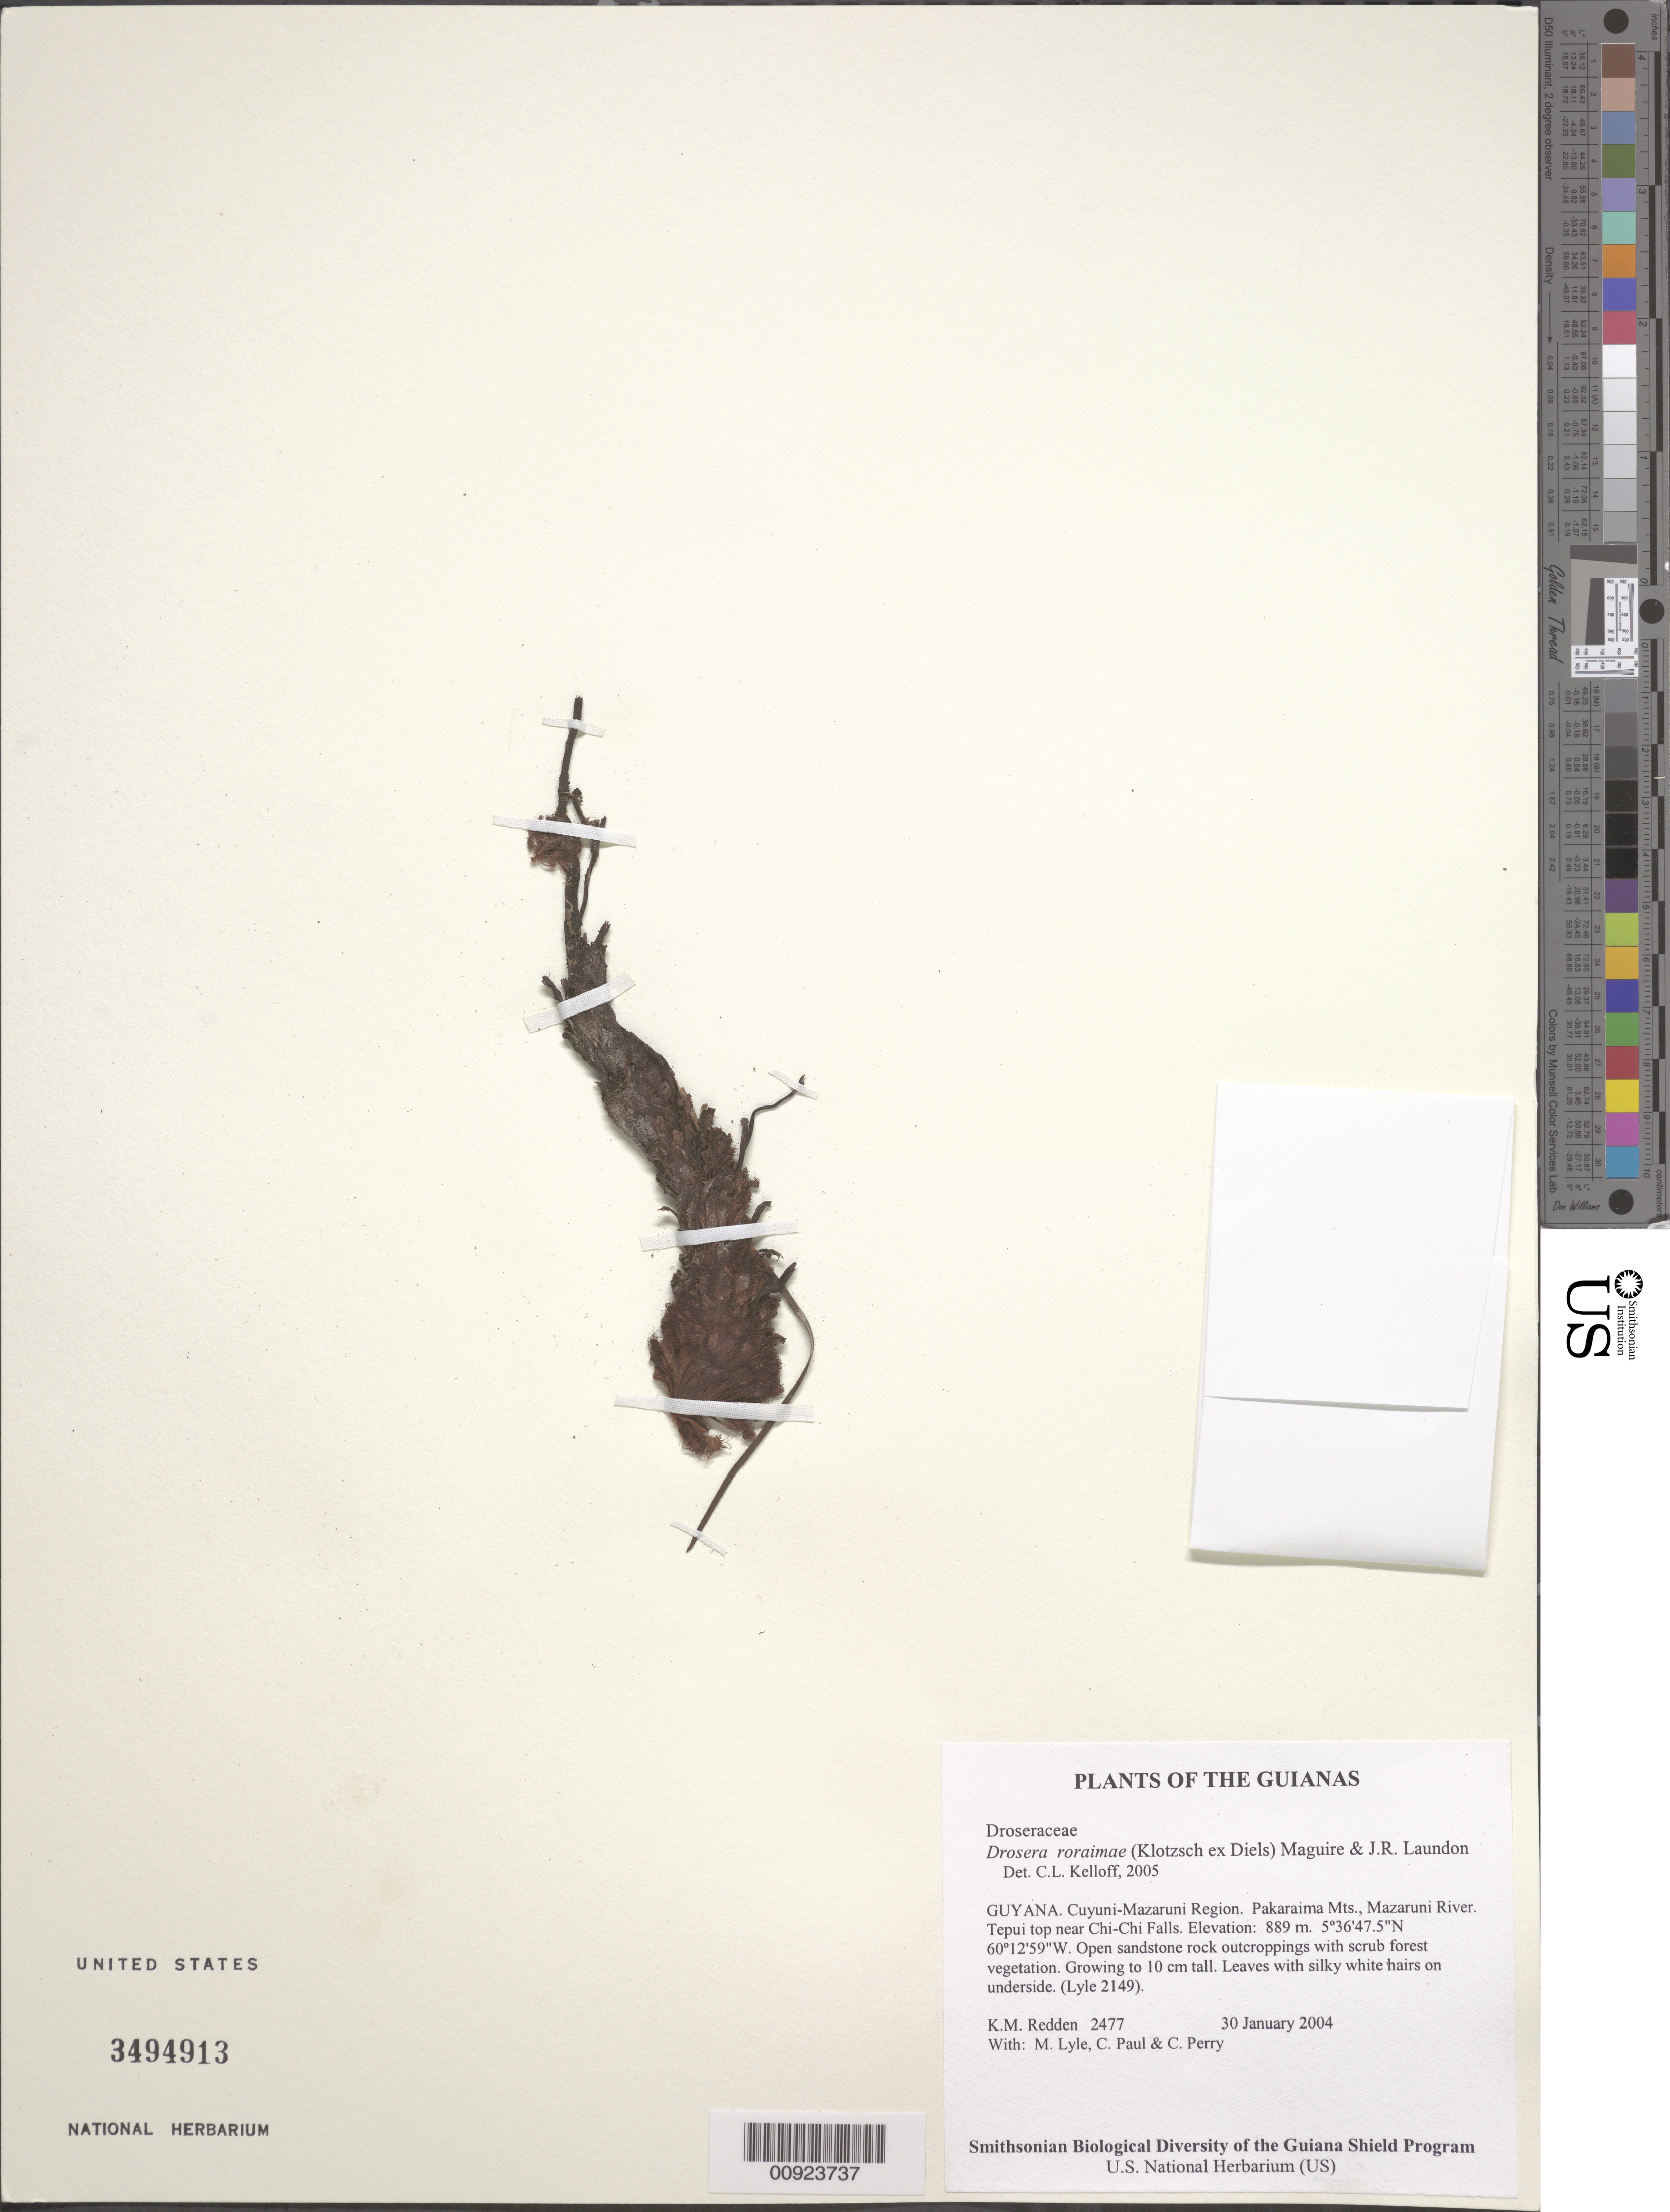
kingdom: Plantae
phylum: Tracheophyta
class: Magnoliopsida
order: Caryophyllales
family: Droseraceae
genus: Drosera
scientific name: Drosera roraimae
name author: (Klotzsch ex Diels) Maguire & J.R. Laundon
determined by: Kelloff, Carol L., (US), Smithsonian Institution - National Museum of Natural History (UNITED STATES)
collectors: K. M. Redden, M. Lyle, C. Paul & C. Perry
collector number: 2477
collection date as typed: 30 January 2004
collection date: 2004-01-30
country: Guyana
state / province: Cuyuni-Mazaruni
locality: Pakaraima Mts., Mazaruni River. Tepui top near Chi-Chi Falls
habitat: Open sandstone rock outcroppings with scrub forest vegetation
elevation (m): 889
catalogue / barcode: US 3494913